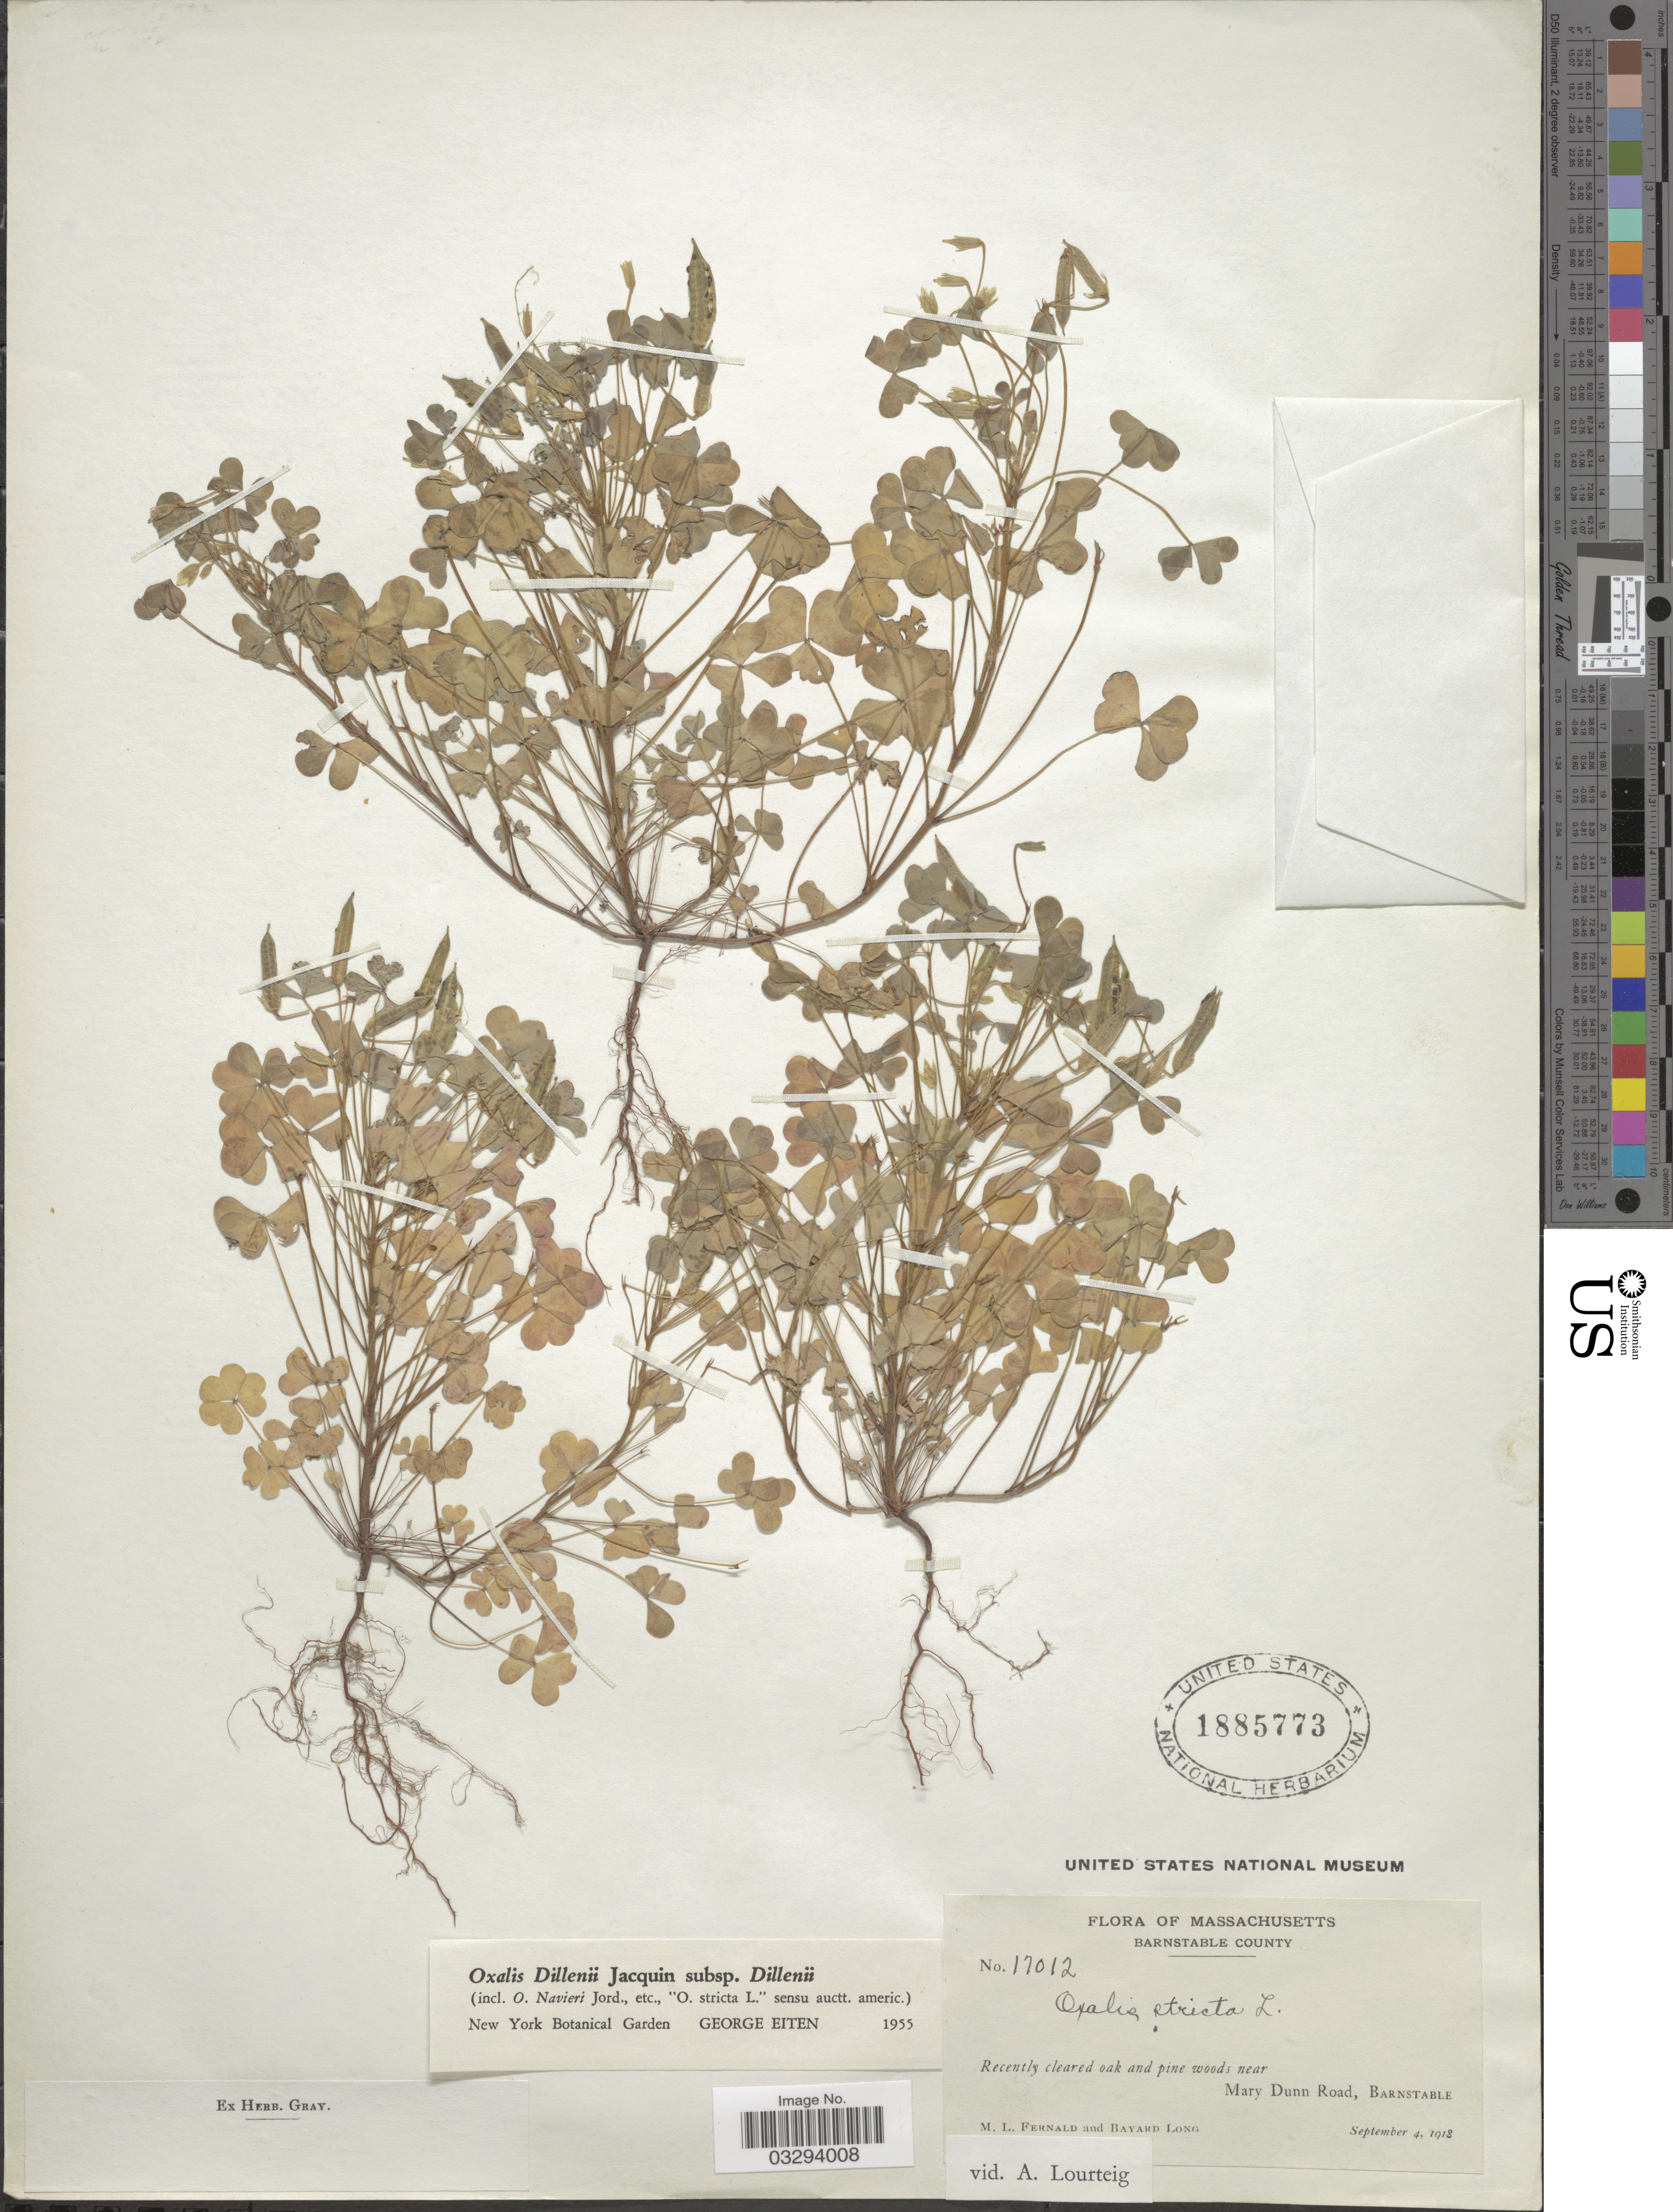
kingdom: Plantae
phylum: Tracheophyta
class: Magnoliopsida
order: Oxalidales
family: Oxalidaceae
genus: Oxalis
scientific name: Oxalis sp.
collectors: M. L. Fernald & B. Long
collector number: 17012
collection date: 1918-09-04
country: United States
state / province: Massachusetts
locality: Barnstable County. Mary Dunn Road, Barnstable.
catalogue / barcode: US 1885773